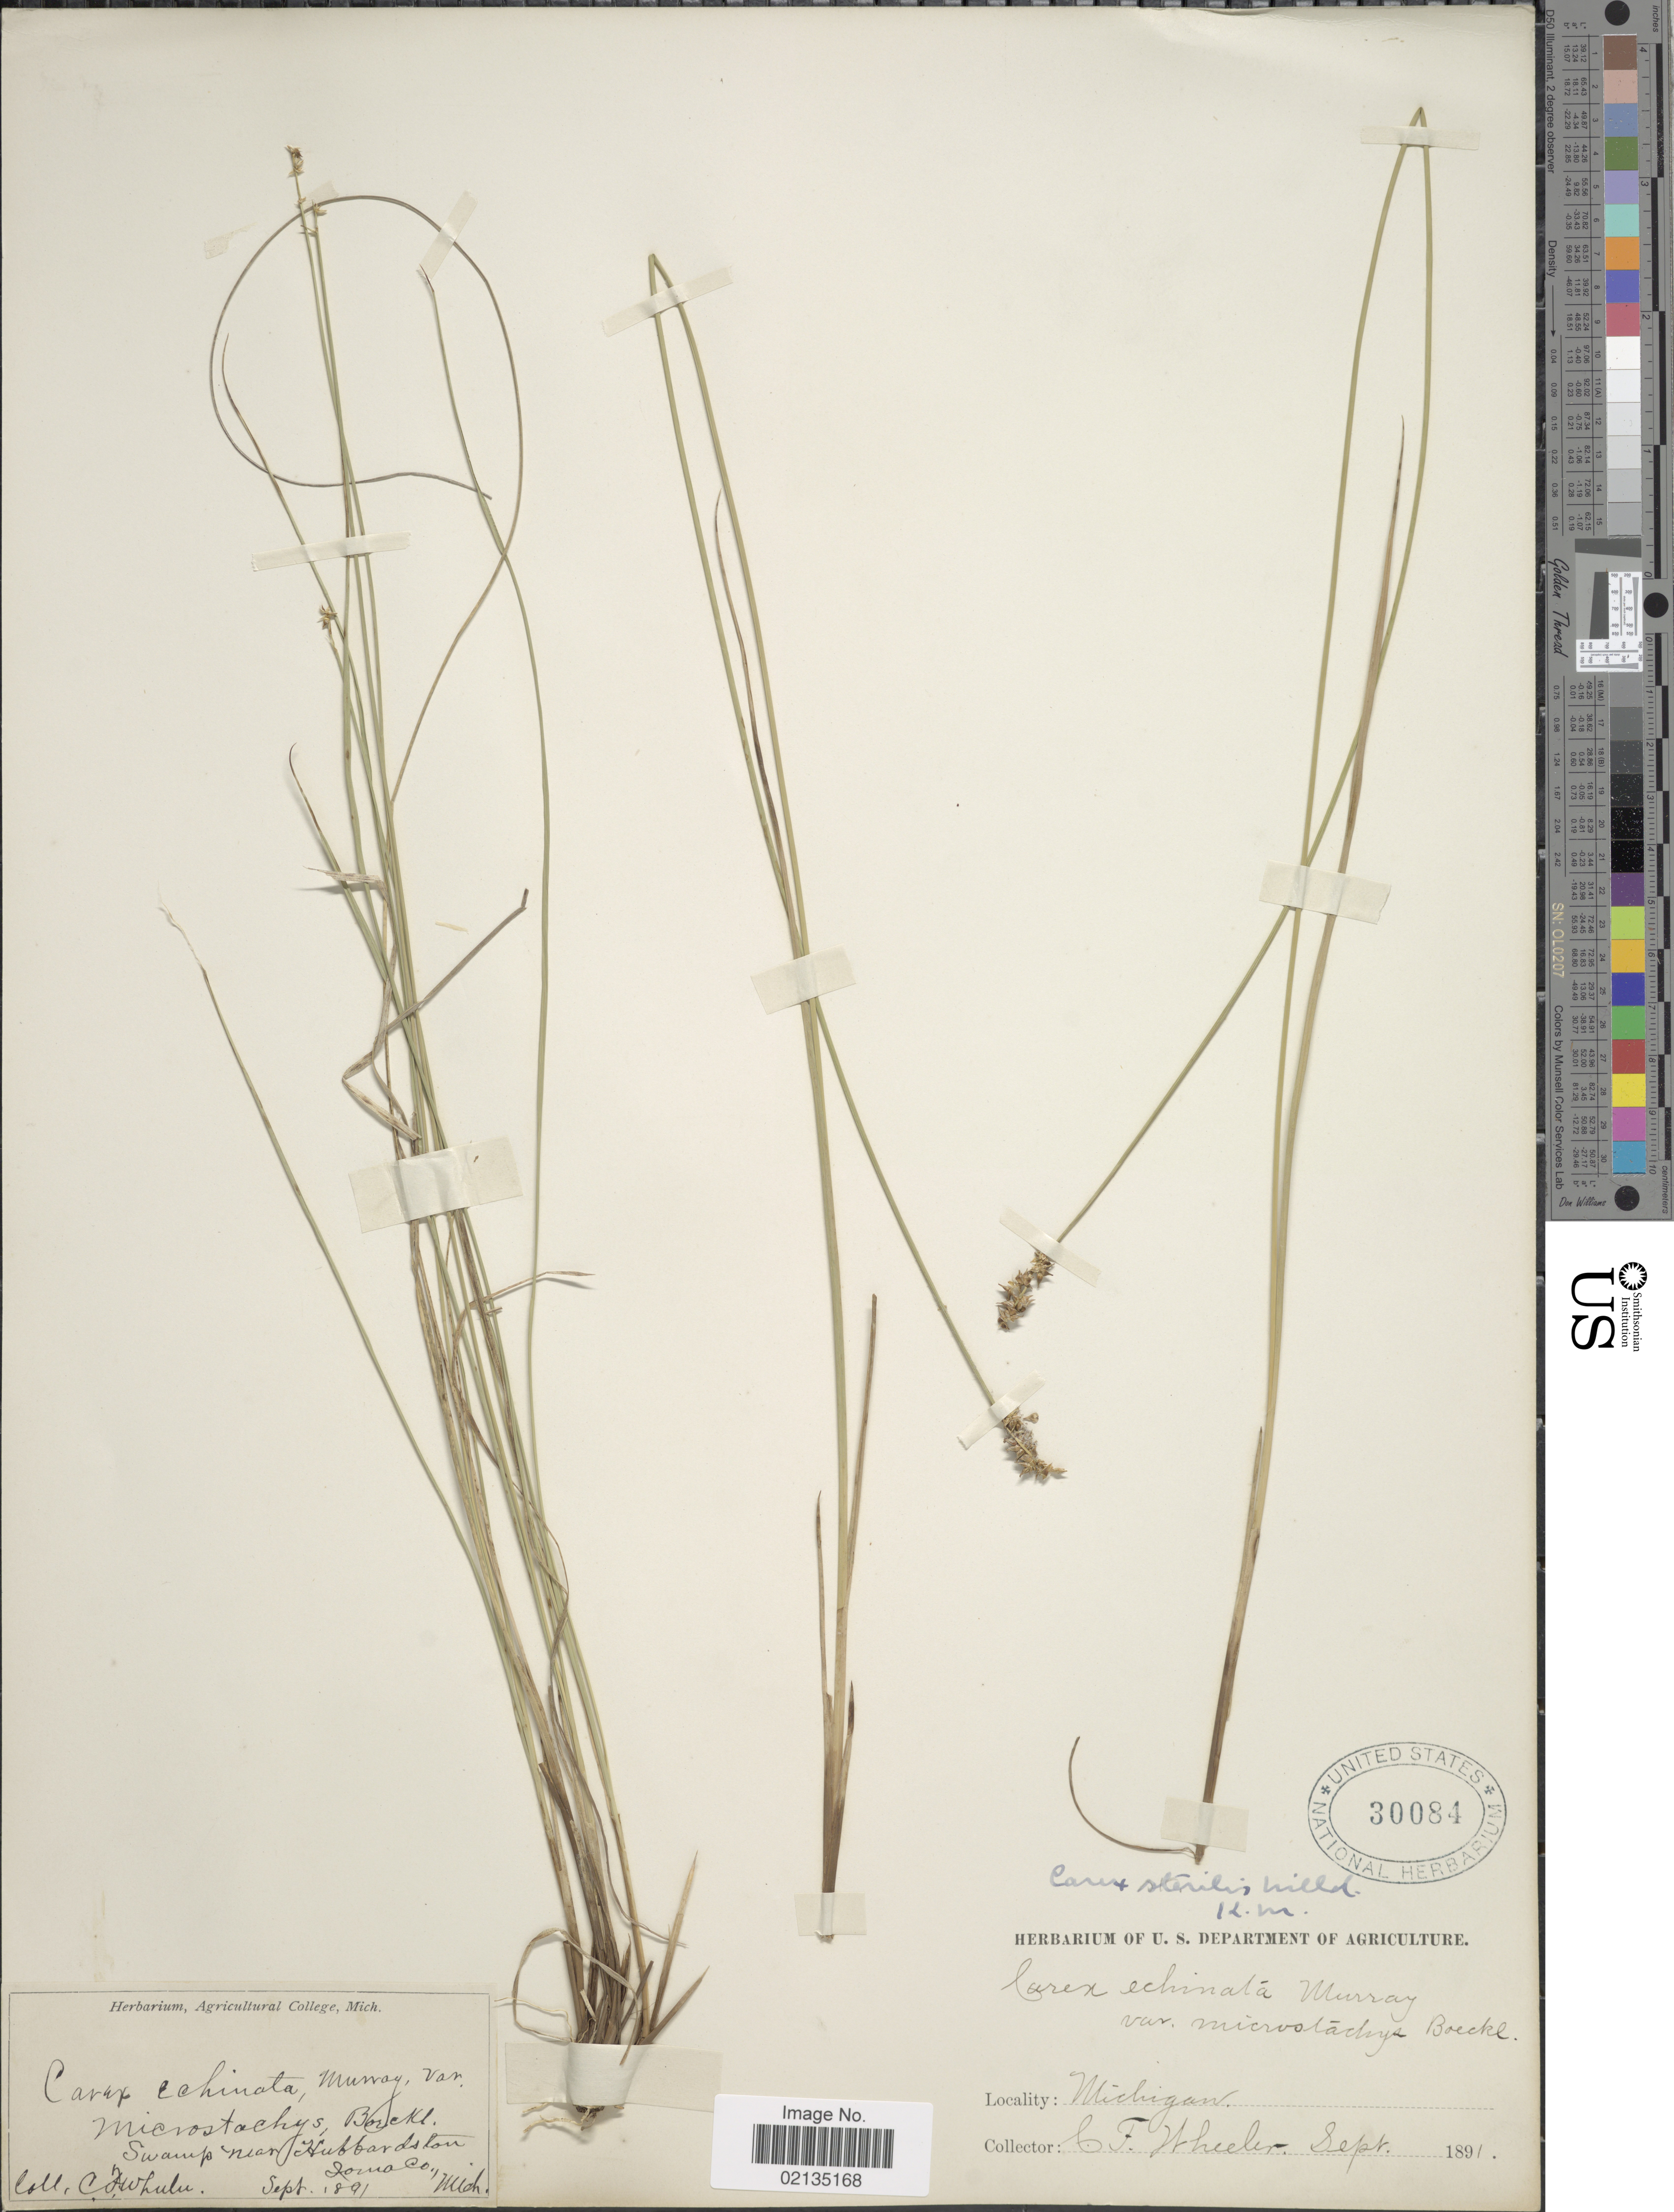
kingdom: Plantae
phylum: Tracheophyta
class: Liliopsida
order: Poales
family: Cyperaceae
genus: Carex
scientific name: Carex sterilis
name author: Willd.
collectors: C. Wheeler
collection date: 1891-09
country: United States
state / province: Michigan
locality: Swamp near Hubbardston.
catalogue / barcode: US 30084